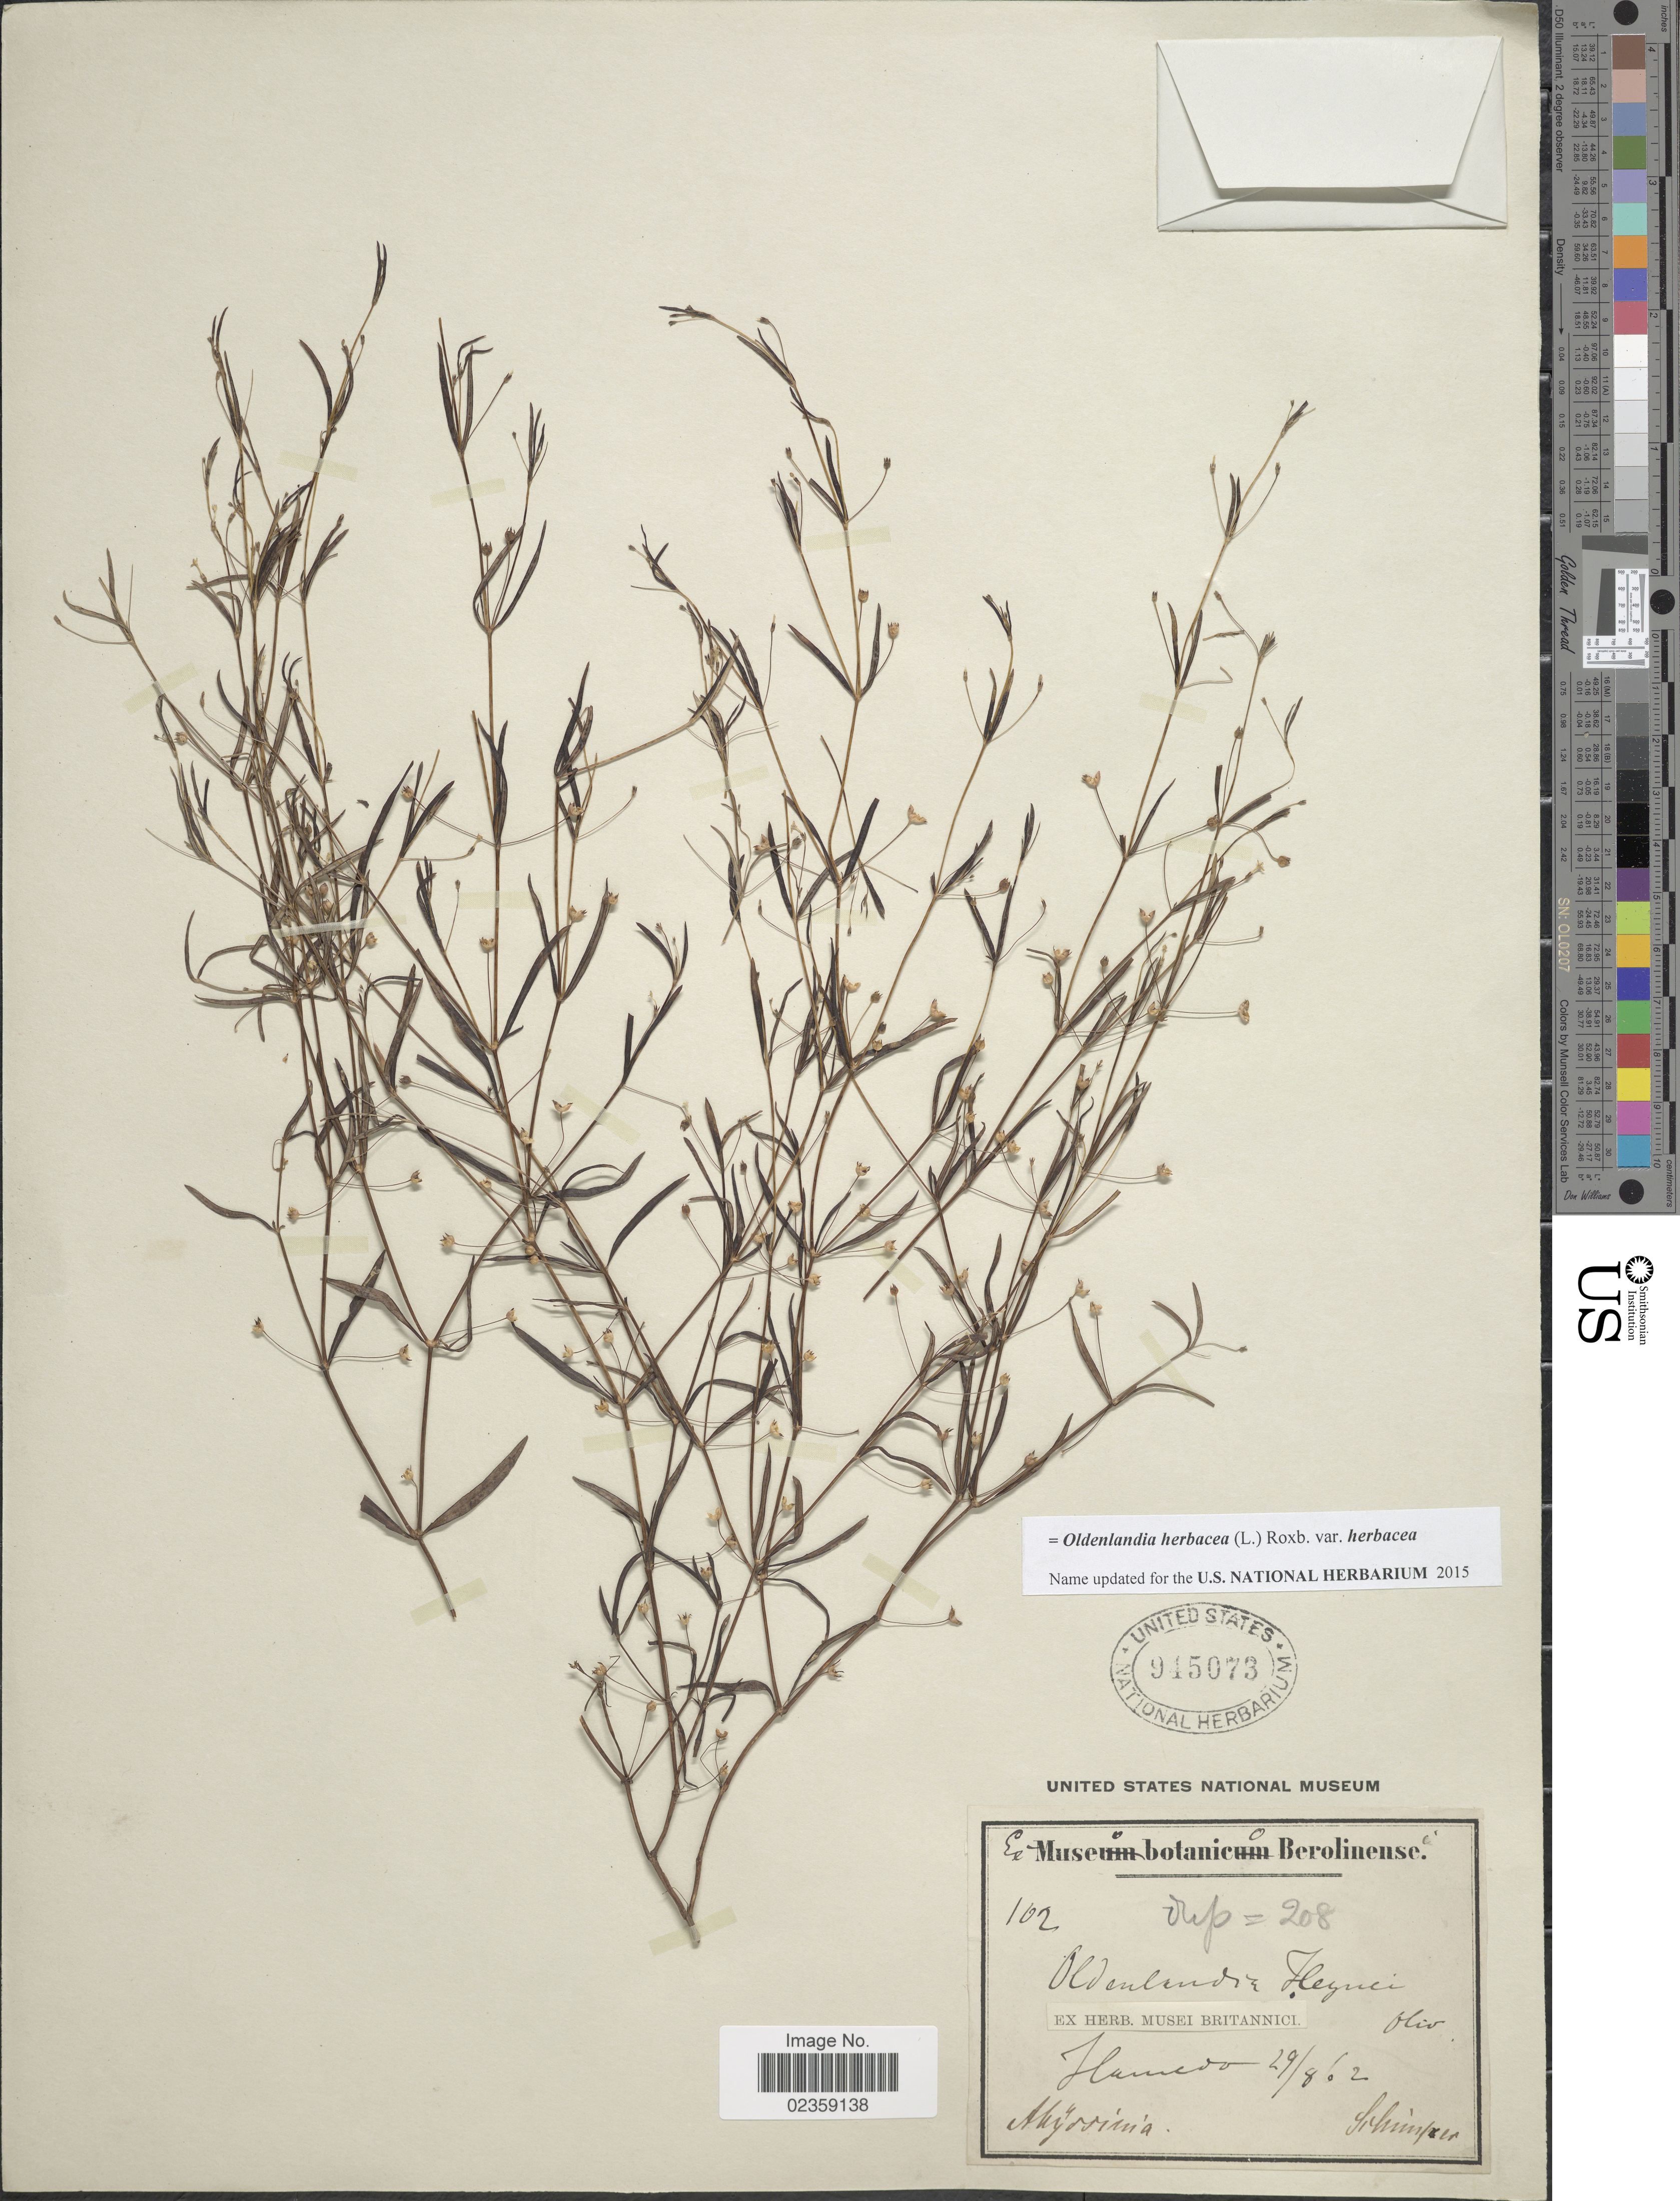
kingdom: Plantae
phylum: Tracheophyta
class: Magnoliopsida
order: Gentianales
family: Rubiaceae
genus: Oldenlandia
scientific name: Oldenlandia herbacea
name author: (L.) Roxb.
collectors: -. Schimper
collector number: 102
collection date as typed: Transcribed d/m/y: 29/8/62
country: Ethiopia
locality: Hamedo, Abyssinia.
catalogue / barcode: US 945073